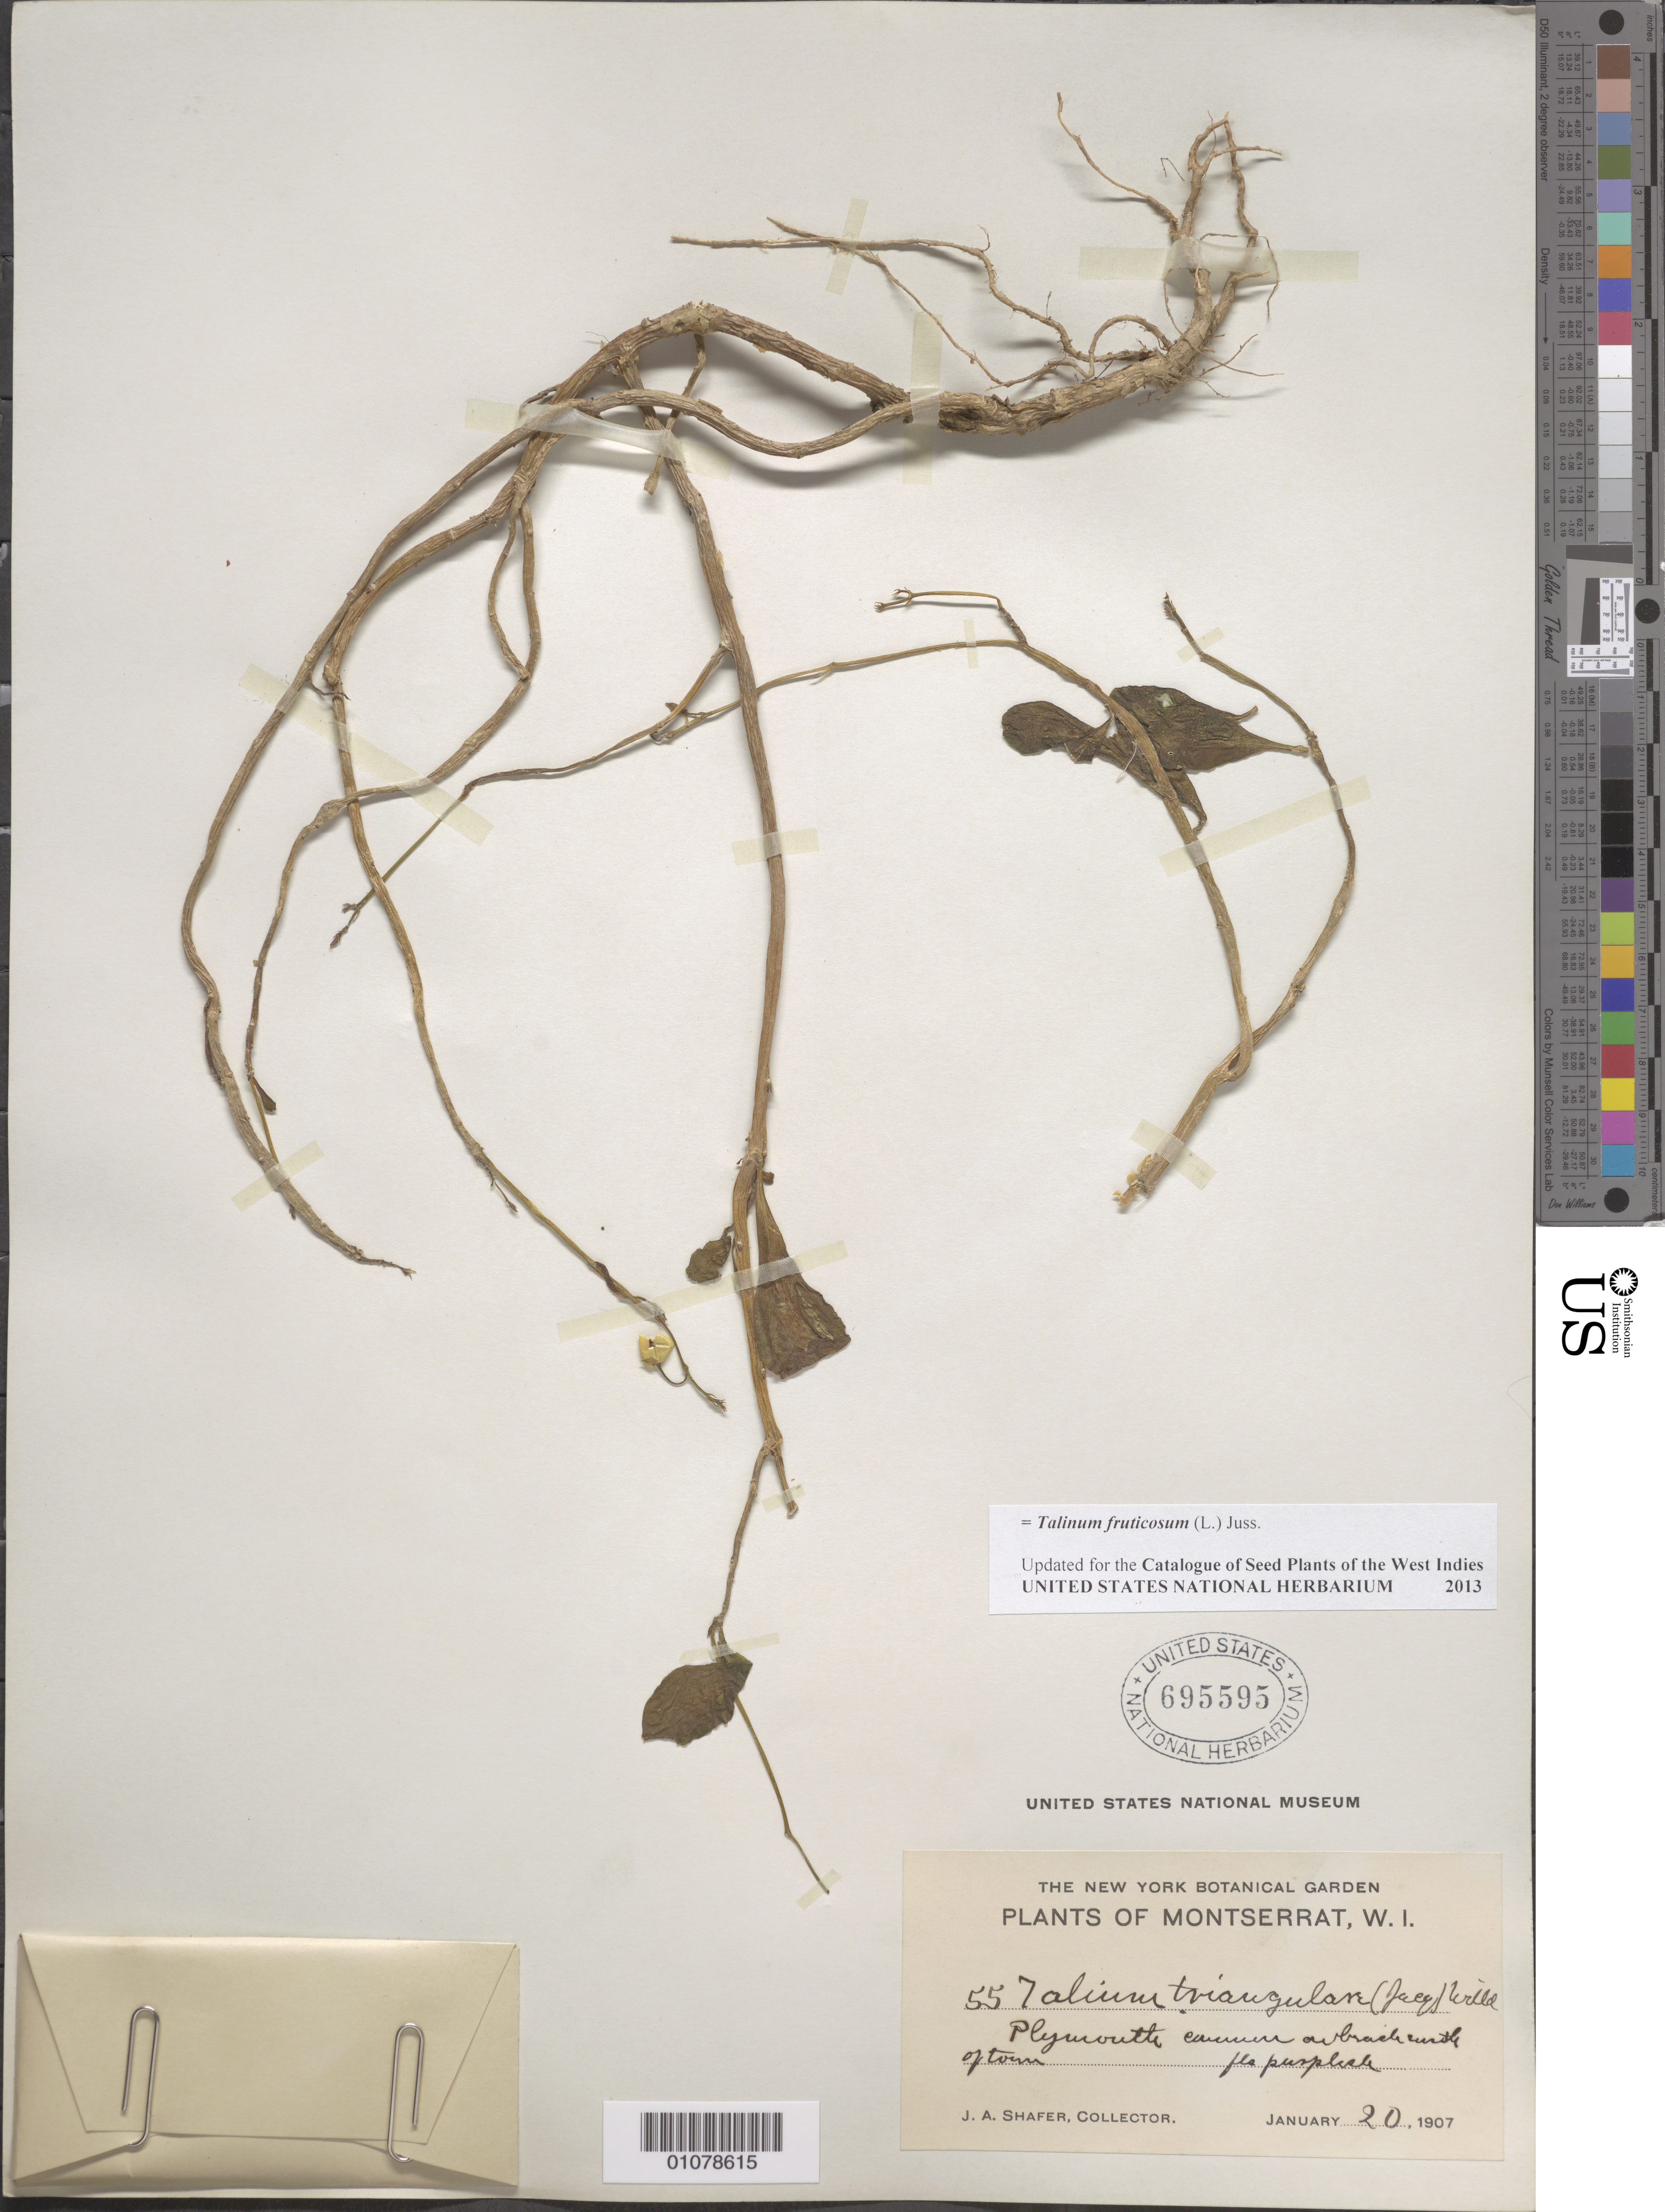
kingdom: Plantae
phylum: Tracheophyta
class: Magnoliopsida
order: Caryophyllales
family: Talinaceae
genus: Talinum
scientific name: Talinum fruticosum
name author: (L.) Juss.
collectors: J. A. Shafer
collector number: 55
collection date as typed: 20 Jan 1907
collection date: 1907-01-20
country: Montserrat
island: Montserrat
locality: Plymouth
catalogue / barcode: US 695595